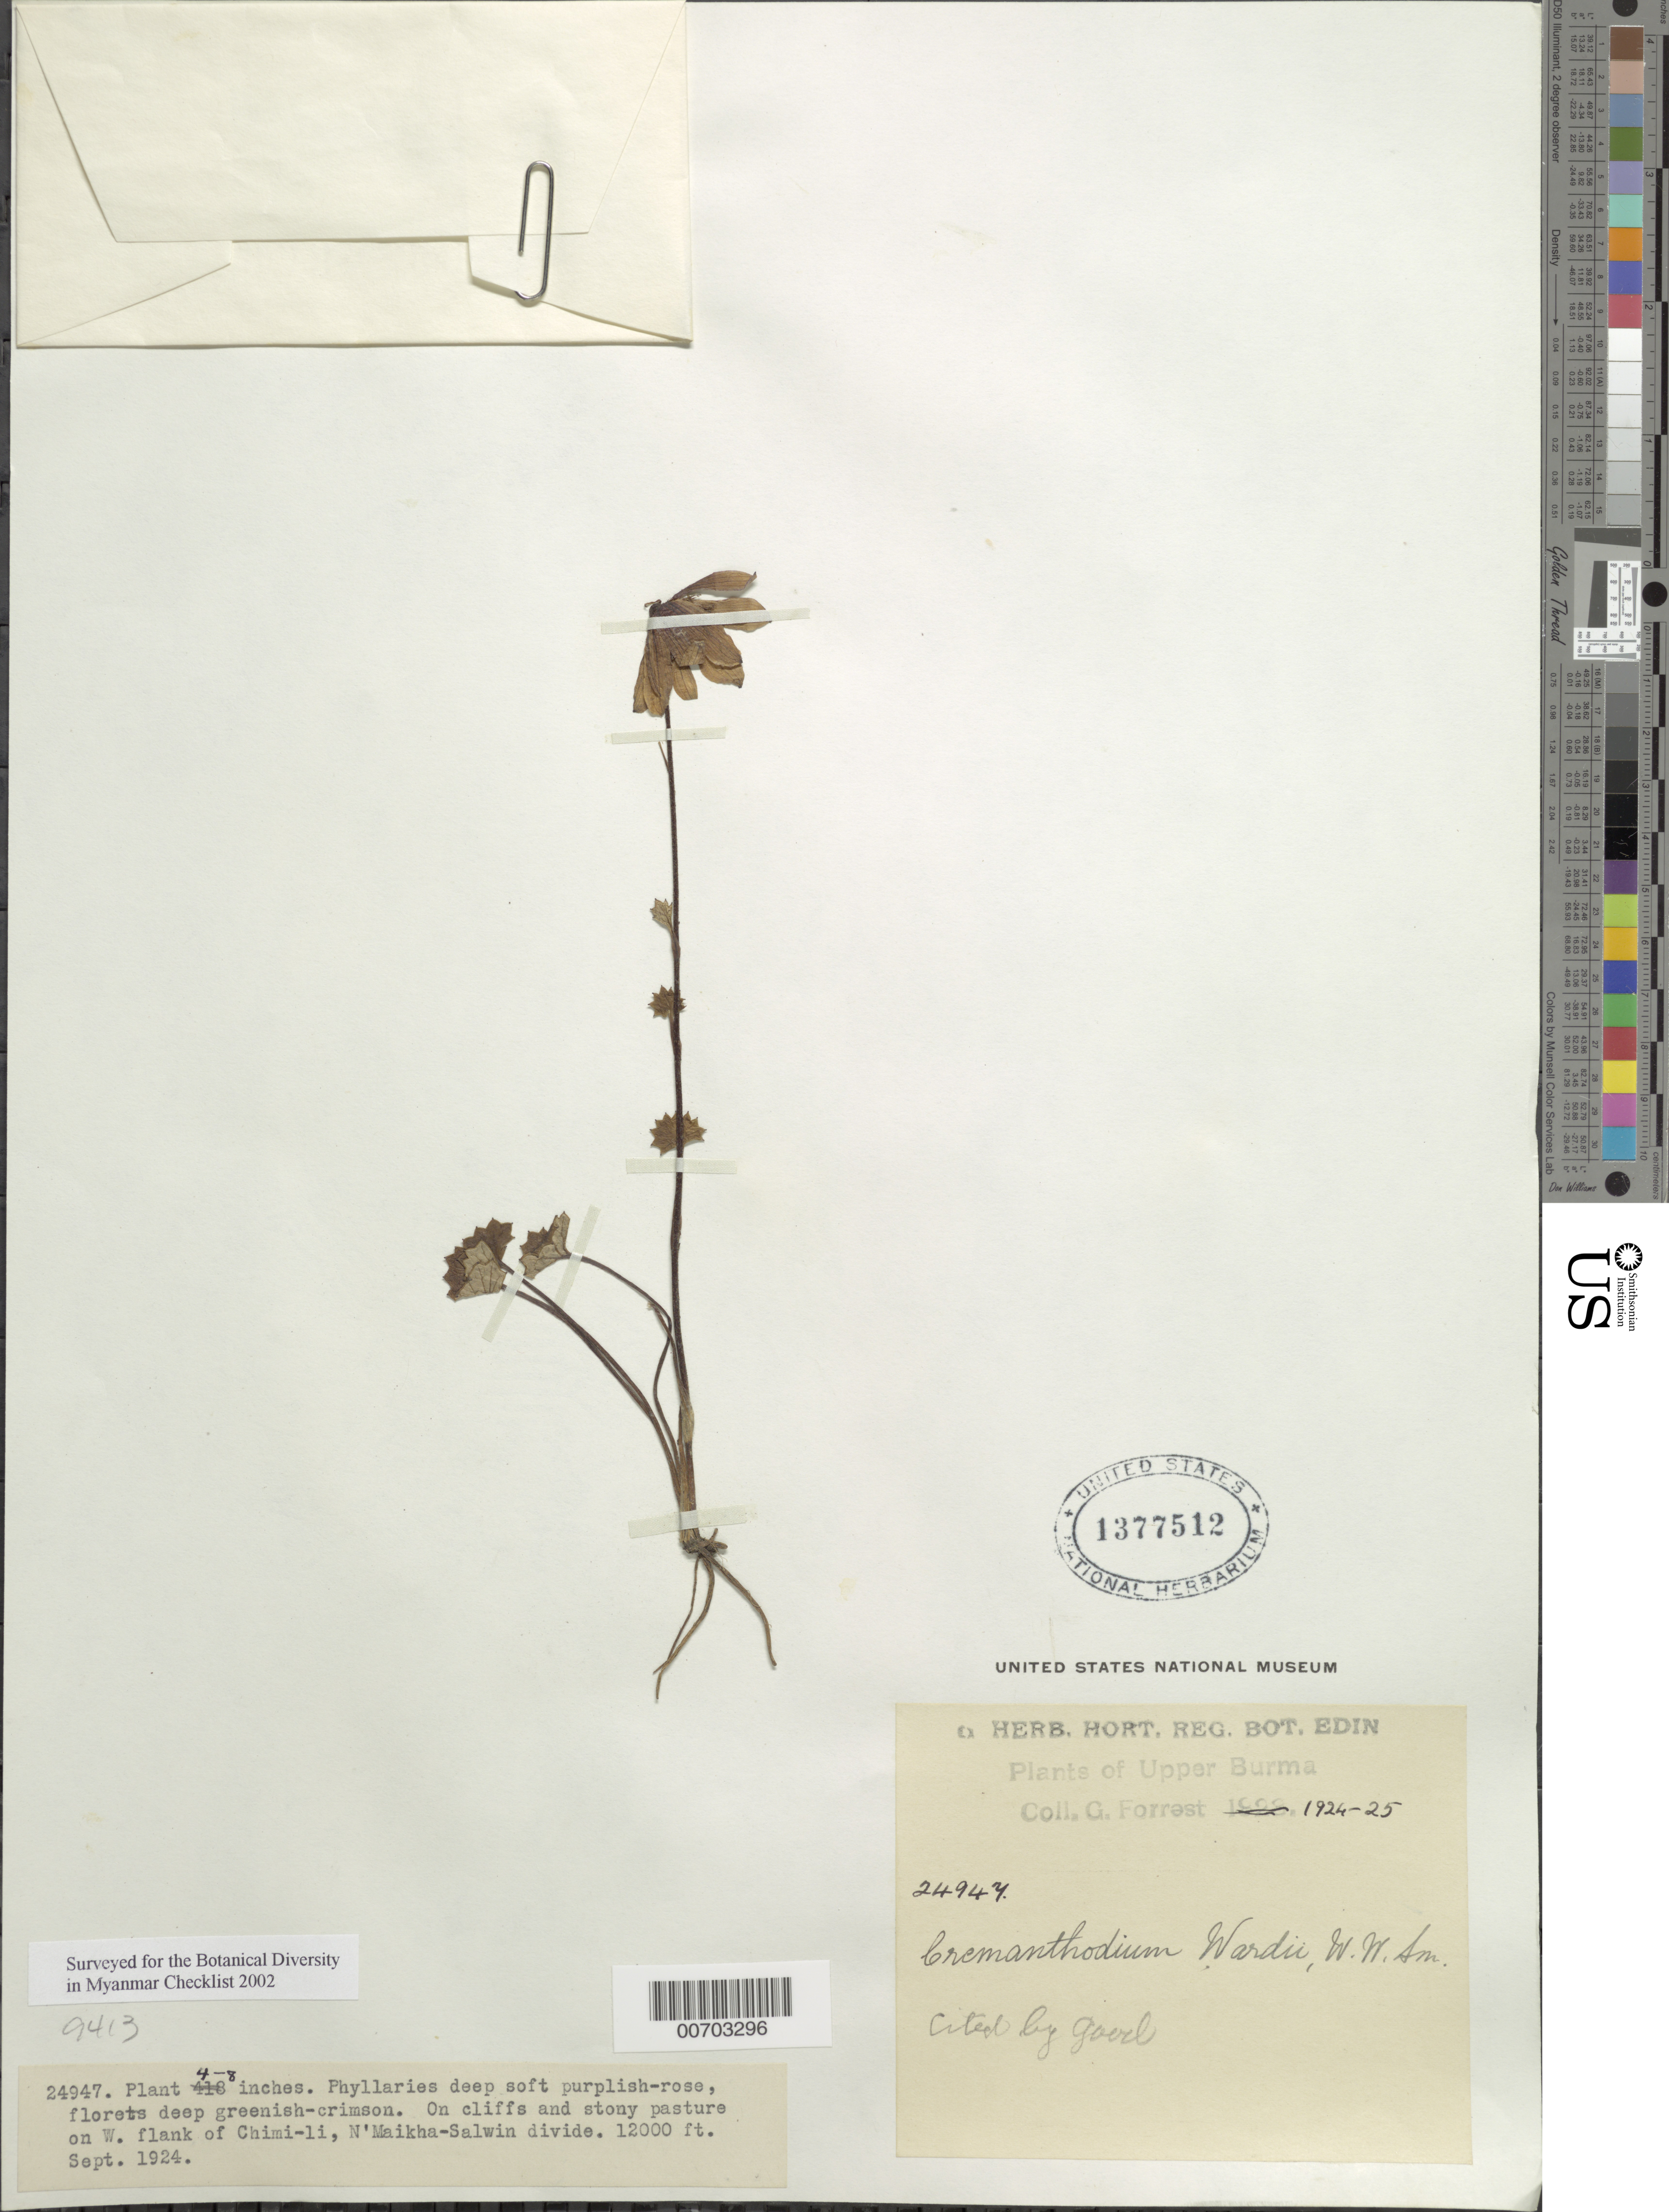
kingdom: Plantae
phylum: Tracheophyta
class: Magnoliopsida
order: Asterales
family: Asteraceae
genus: Cremanthodium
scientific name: Cremanthodium wardii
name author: W.W. Sm.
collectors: G. Forrest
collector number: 24947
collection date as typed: Sep 1924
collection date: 1924-09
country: Myanmar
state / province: Kachin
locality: N'Maikha-Salwin Divide, Chimi-li, W flank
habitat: Cliffs and stony pasture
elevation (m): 3658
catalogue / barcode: US 1377512